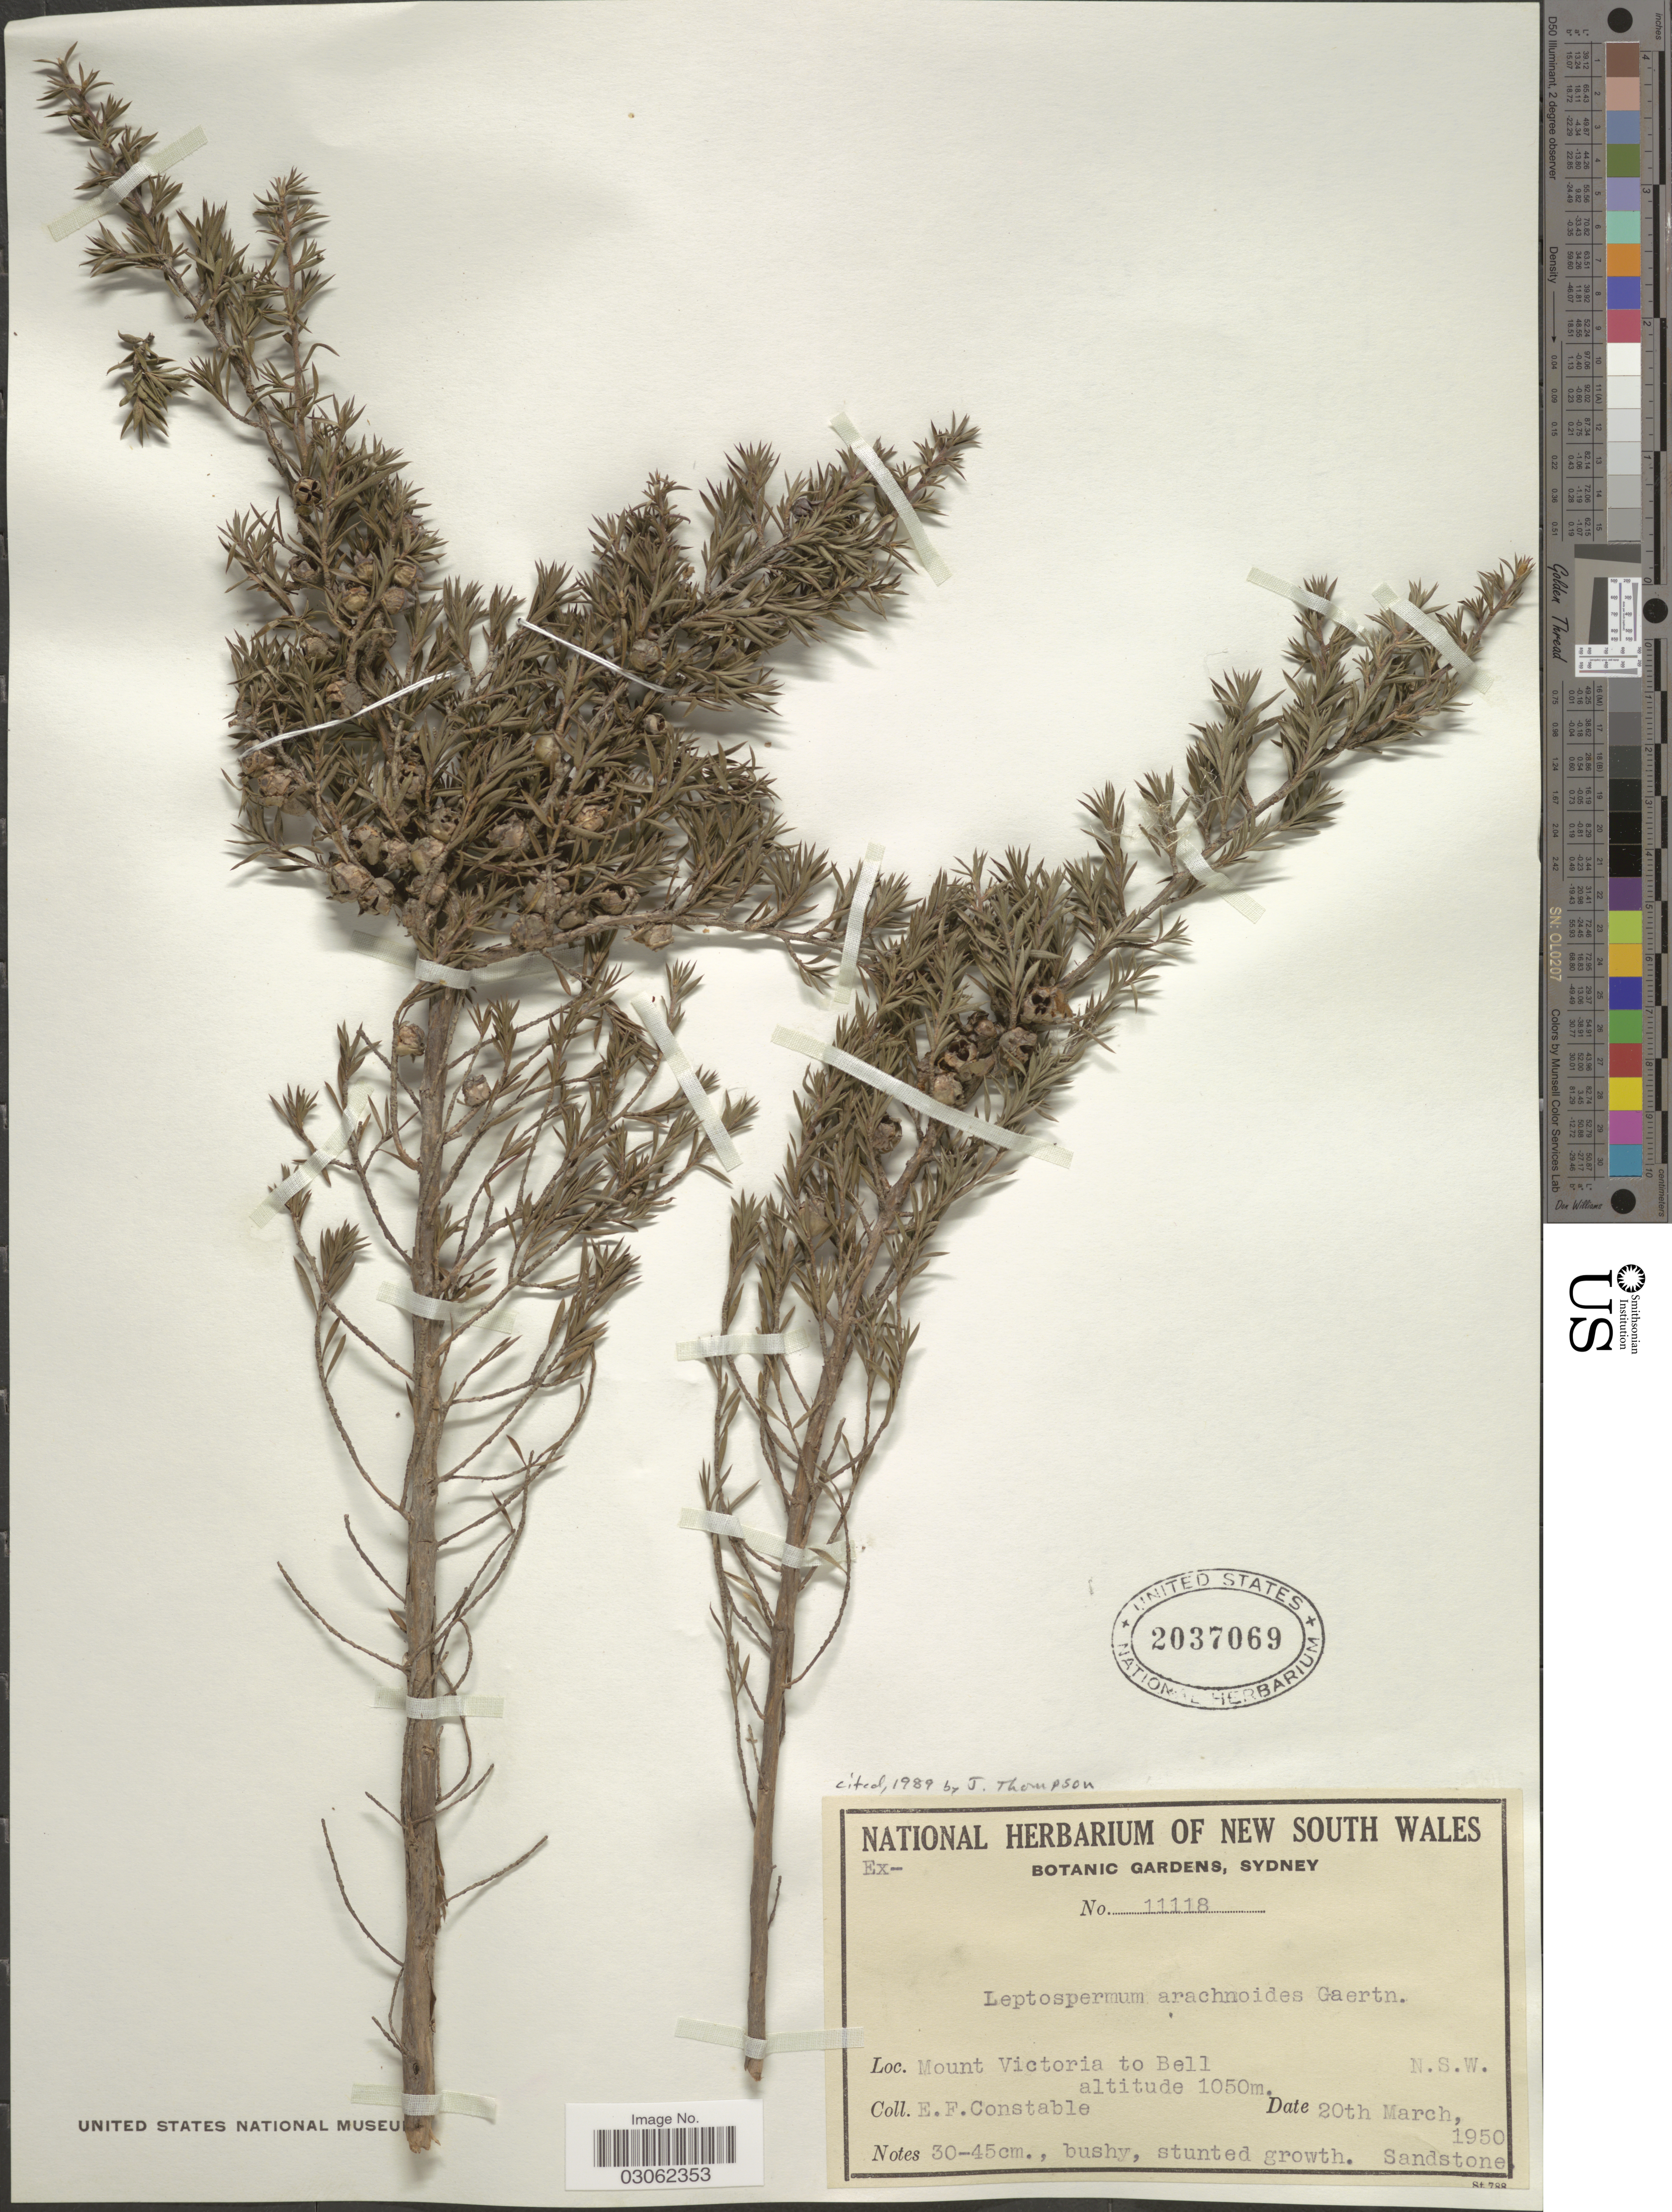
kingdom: Plantae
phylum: Tracheophyta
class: Magnoliopsida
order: Myrtales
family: Myrtaceae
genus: Leptospermum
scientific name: Leptospermum arachnoideum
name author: Gaertn.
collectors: E. F. Constable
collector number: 11118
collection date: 1950-03-20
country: Australia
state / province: New South Wales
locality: Mount Victoria to Bell. N.S.W.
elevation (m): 1050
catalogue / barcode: US 2037069